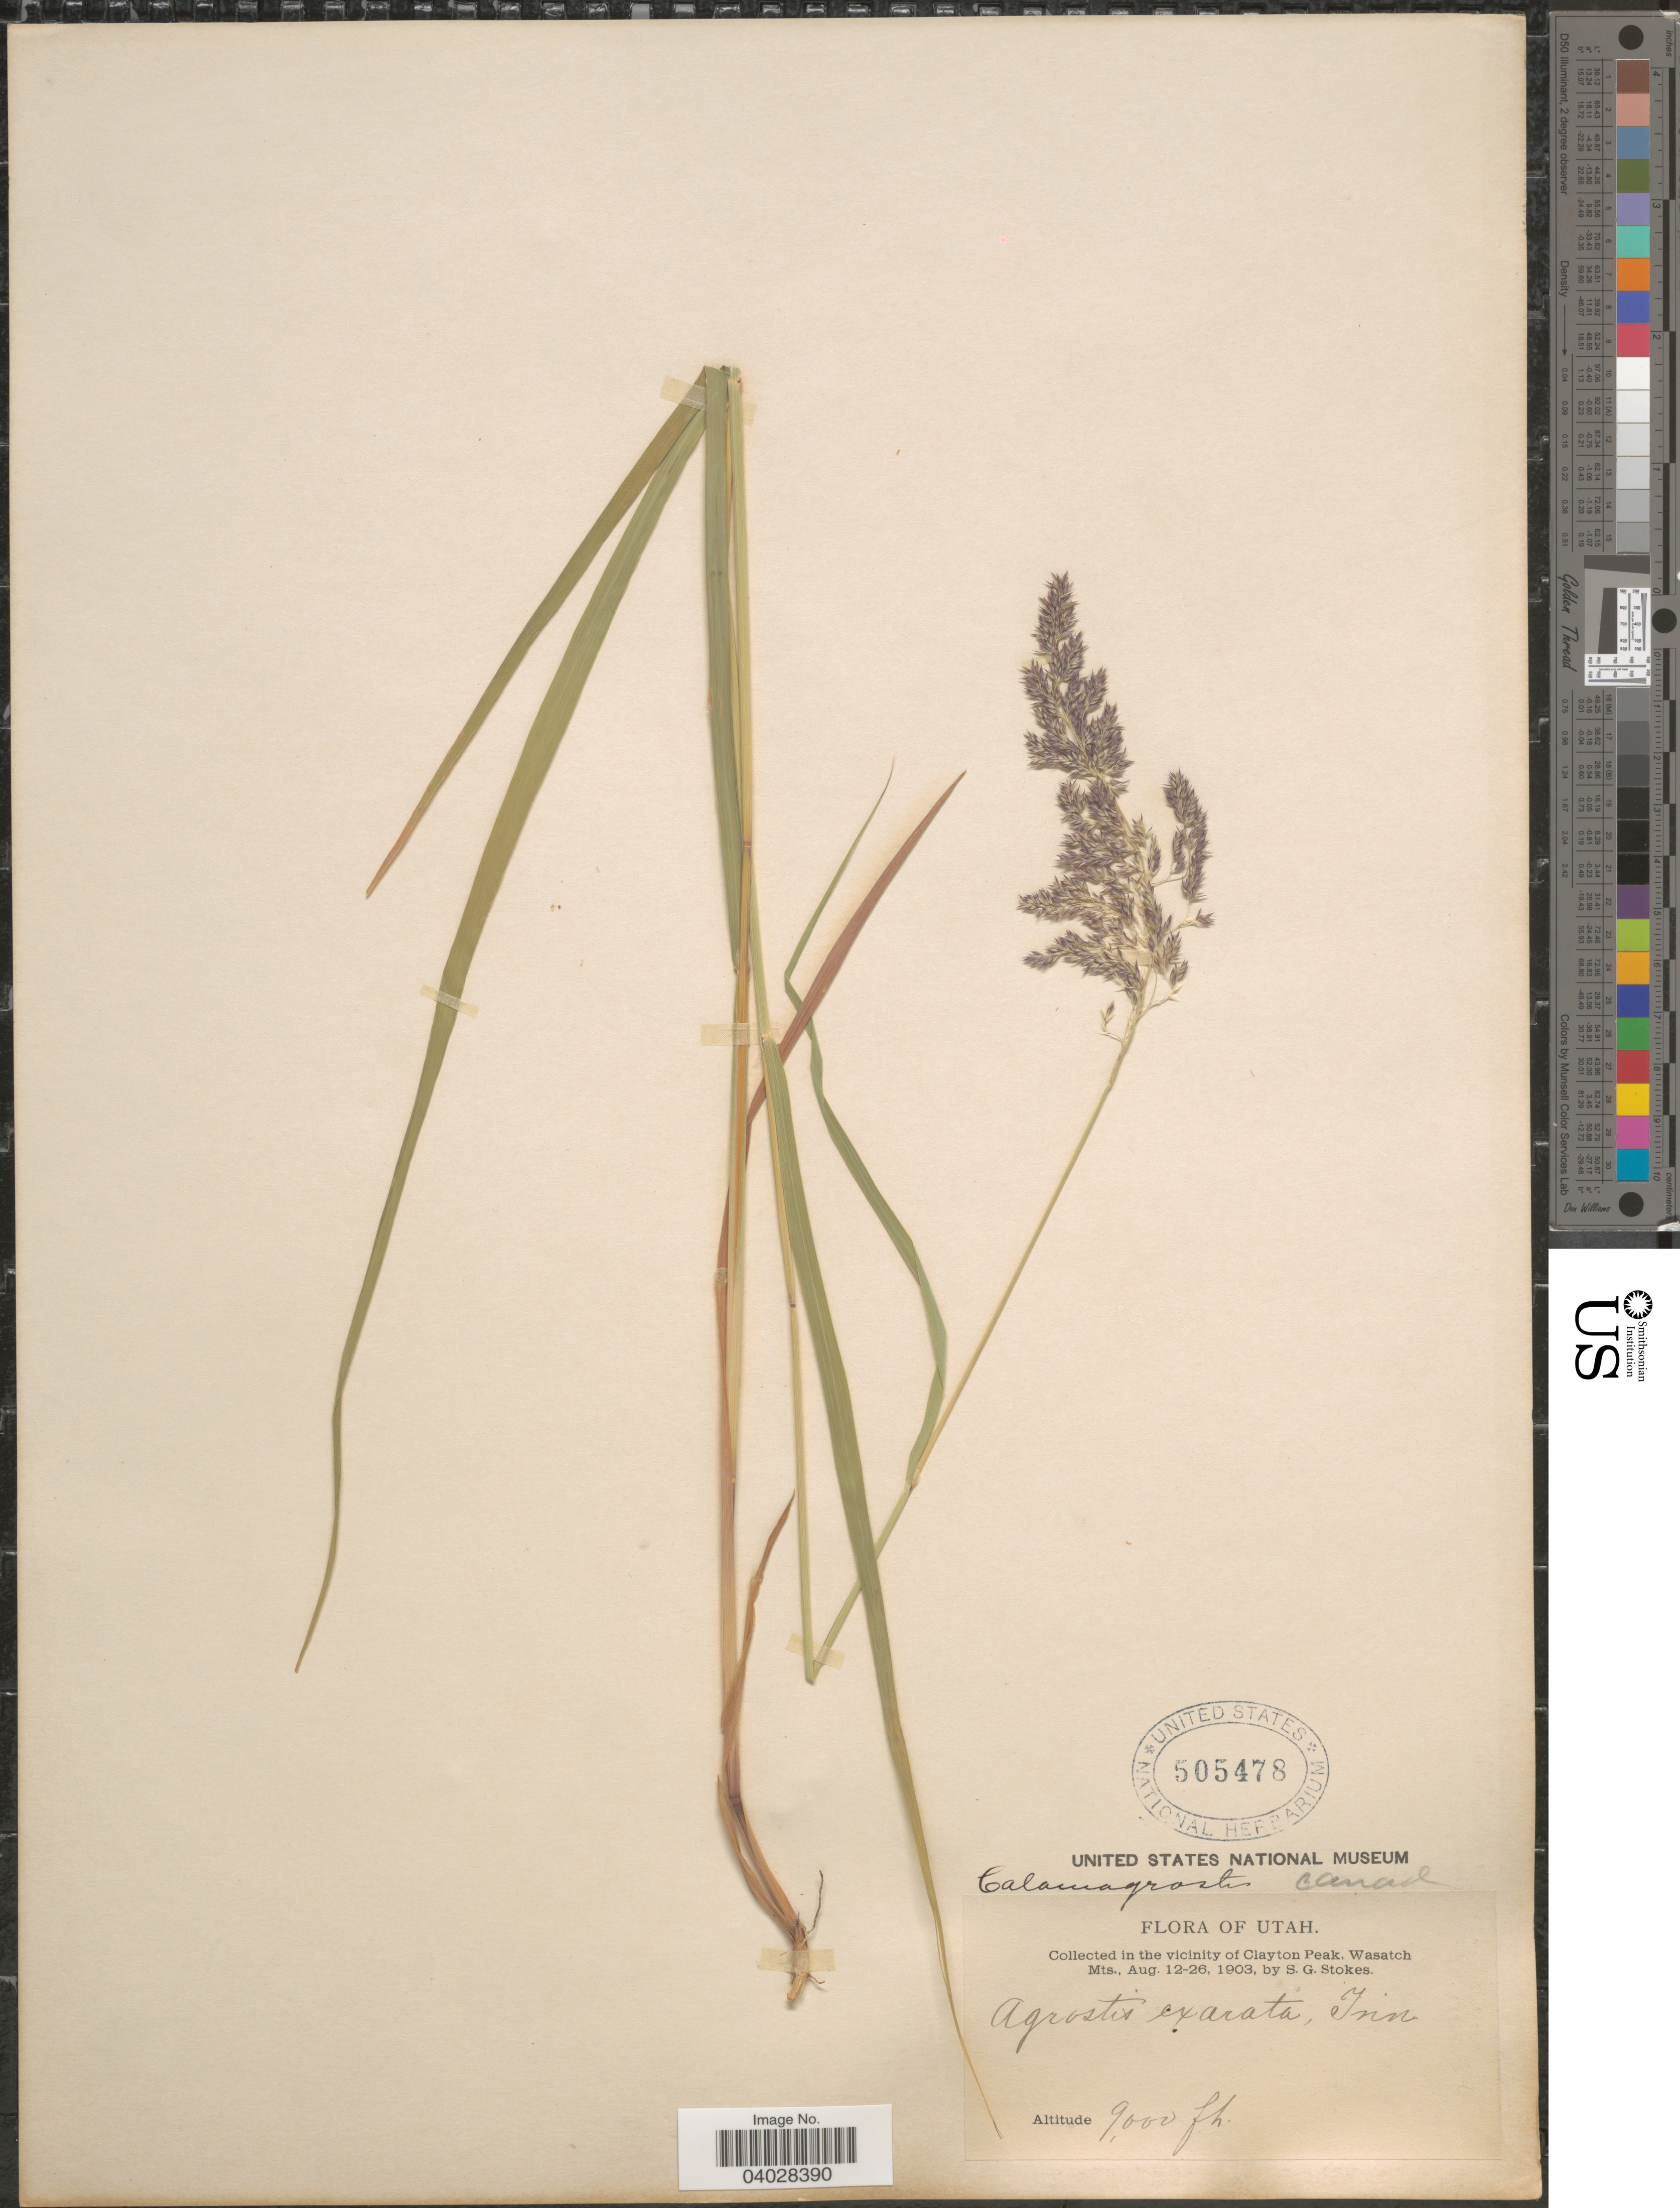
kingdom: Plantae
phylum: Tracheophyta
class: Liliopsida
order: Poales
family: Poaceae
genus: Calamagrostis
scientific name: Calamagrostis canadensis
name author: (Michx.) P. Beauv.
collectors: S. G. Stokes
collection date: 1903-08-12/1903-08-26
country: United States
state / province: Utah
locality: In the vicinity of Clayton Peak, Wasatch Mts.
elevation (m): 2743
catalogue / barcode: US 505478